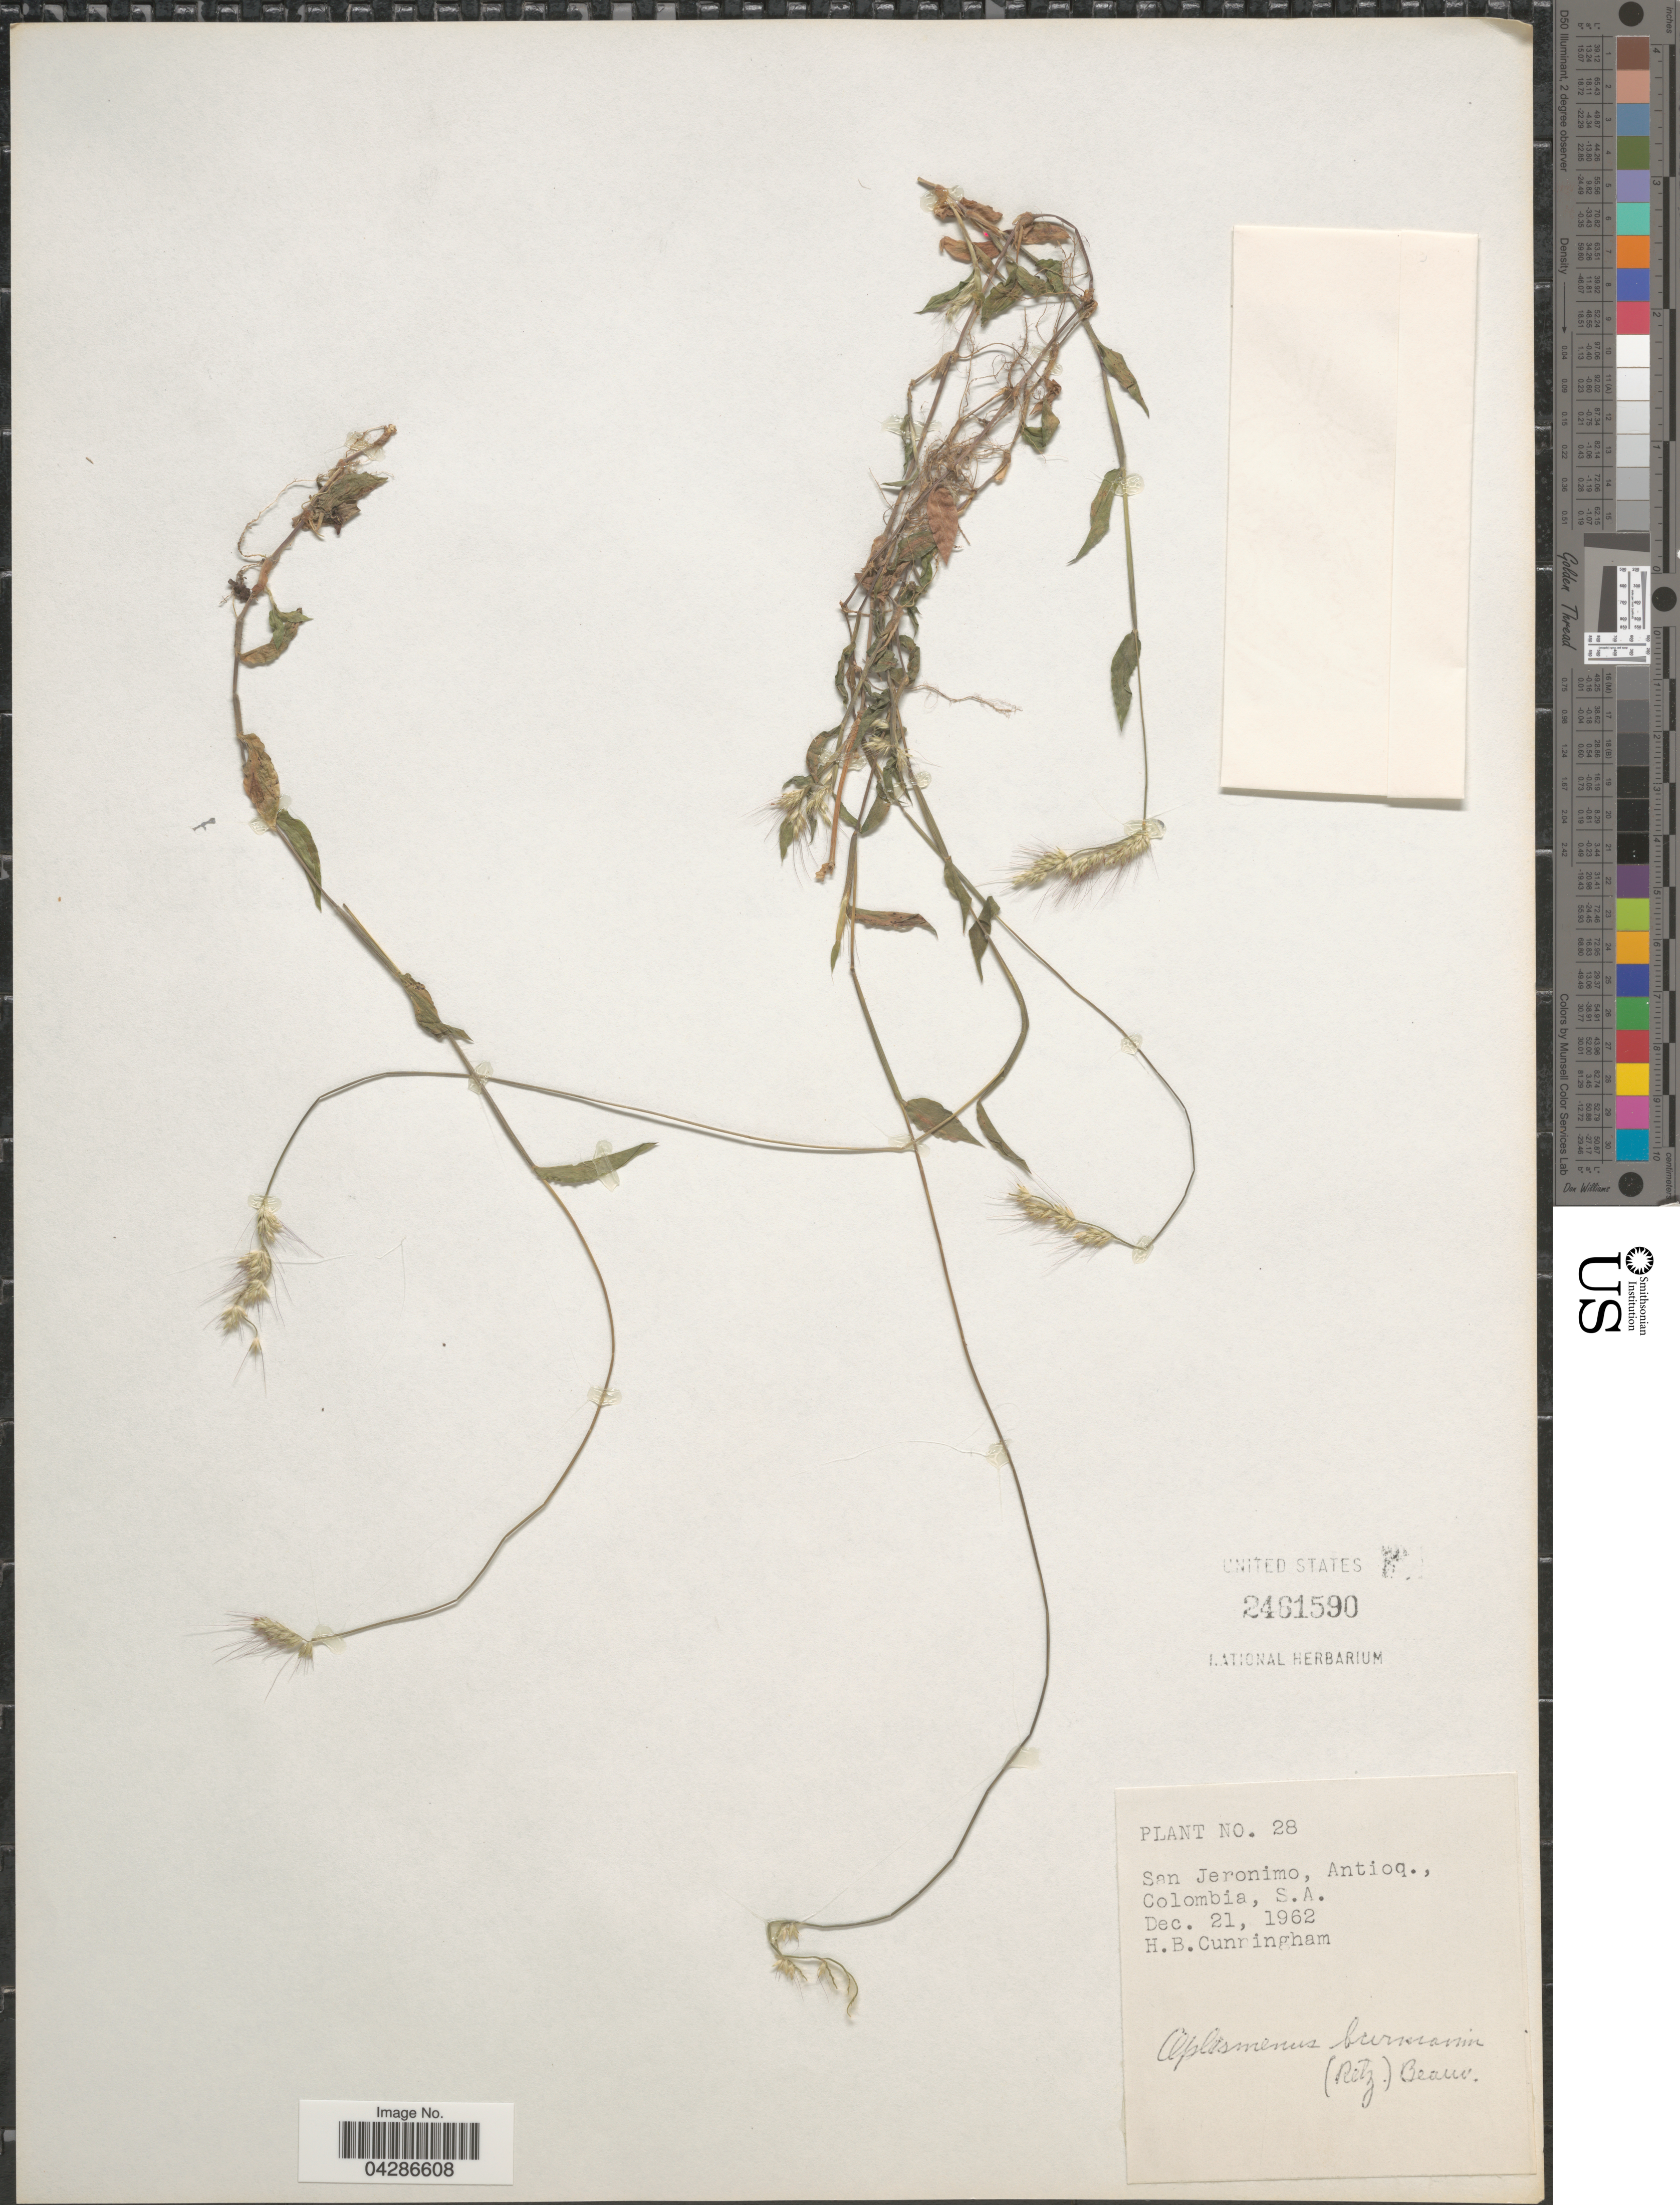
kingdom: Plantae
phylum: Tracheophyta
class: Liliopsida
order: Poales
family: Poaceae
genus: Oplismenus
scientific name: Oplismenus burmannii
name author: (Retz.) P. Beauv.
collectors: H. Cunningham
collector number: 28?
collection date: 1962-12-21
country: Colombia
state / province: Antioquia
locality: San Jeronimo.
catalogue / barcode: US 2461590